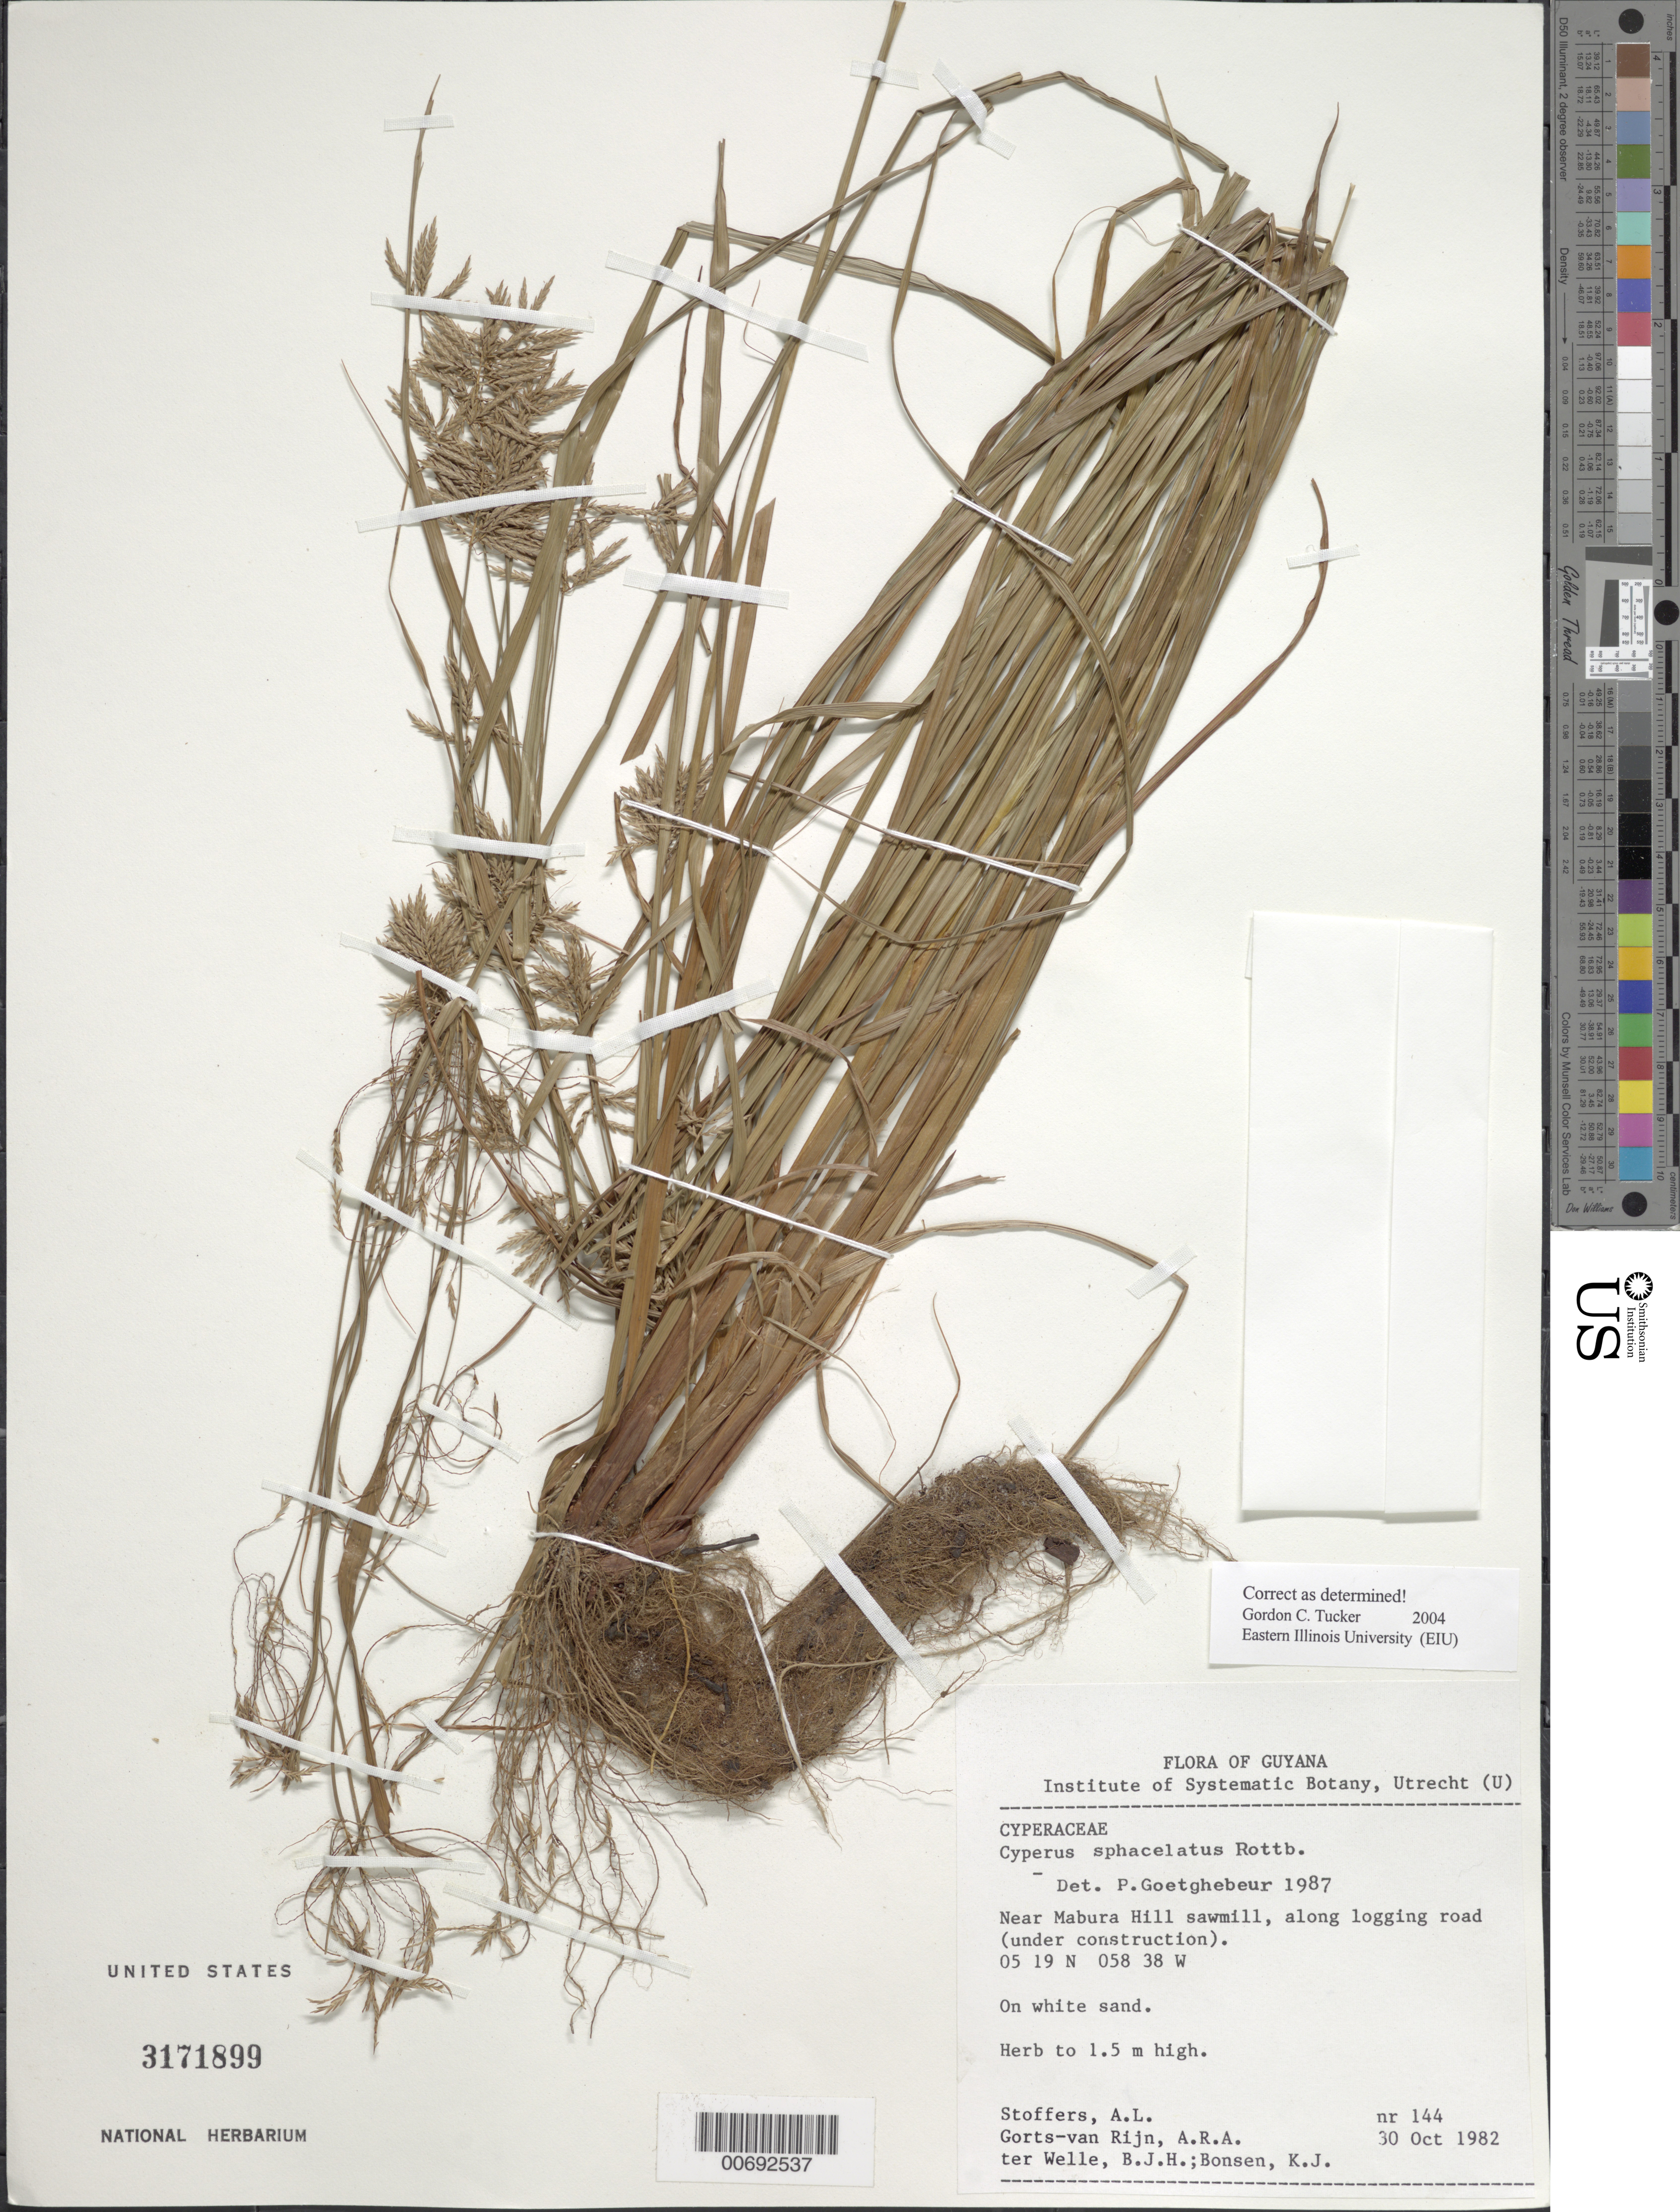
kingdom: Plantae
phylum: Tracheophyta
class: Liliopsida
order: Poales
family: Cyperaceae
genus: Cyperus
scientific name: Cyperus sphacelatus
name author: Rottb.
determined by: Tucker, G. C.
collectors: A. Stoffers, A. .R. A. Görts-van Rijn, B. Welle & K. Bonsen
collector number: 144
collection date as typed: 30-Oct-82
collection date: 1982-10-30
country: Guyana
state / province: U. Demerara-Berbice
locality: Mabura Hill, near sawmill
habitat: Along logging road (under construction), on white sand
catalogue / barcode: US 3171899